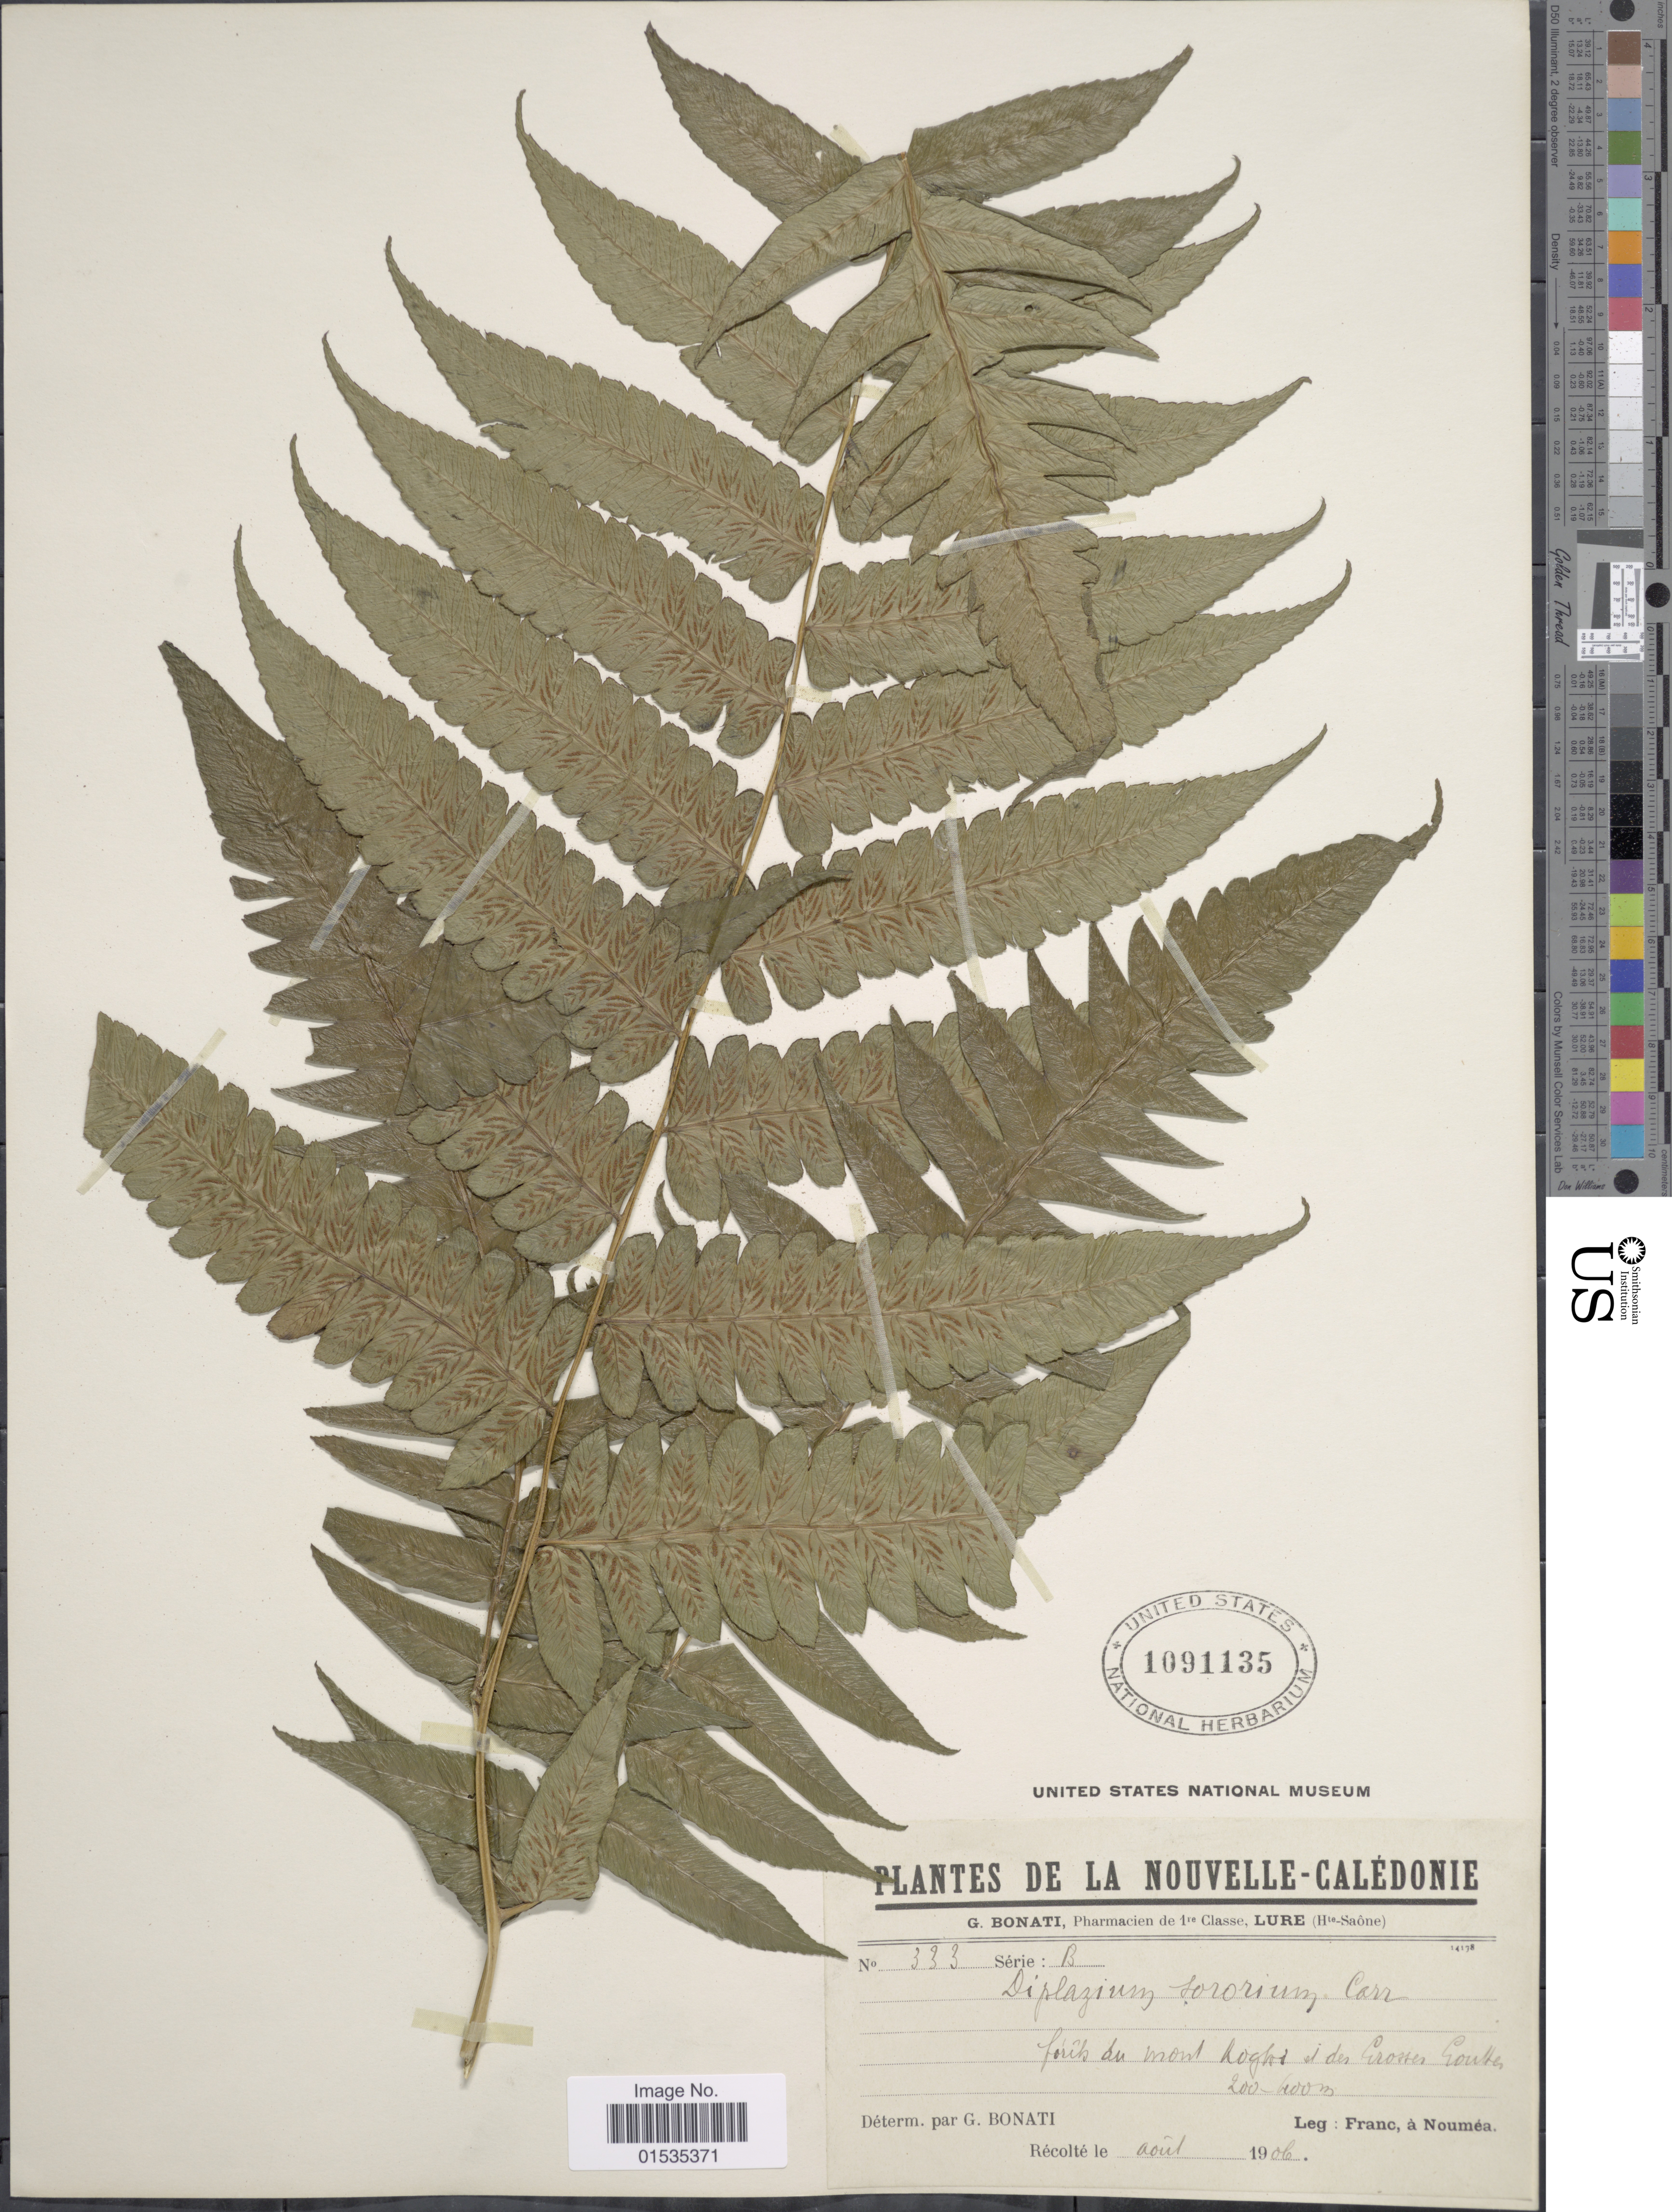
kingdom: Plantae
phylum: Tracheophyta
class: Polypodiopsida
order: Polypodiales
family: Athyriaceae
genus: Diplazium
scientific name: Diplazium dilatatum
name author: Blume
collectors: Franc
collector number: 333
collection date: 1906-08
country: New Caledonia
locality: Forêts du mont Koghis, et des Grosse Goutte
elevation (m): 200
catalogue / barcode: US 1091135